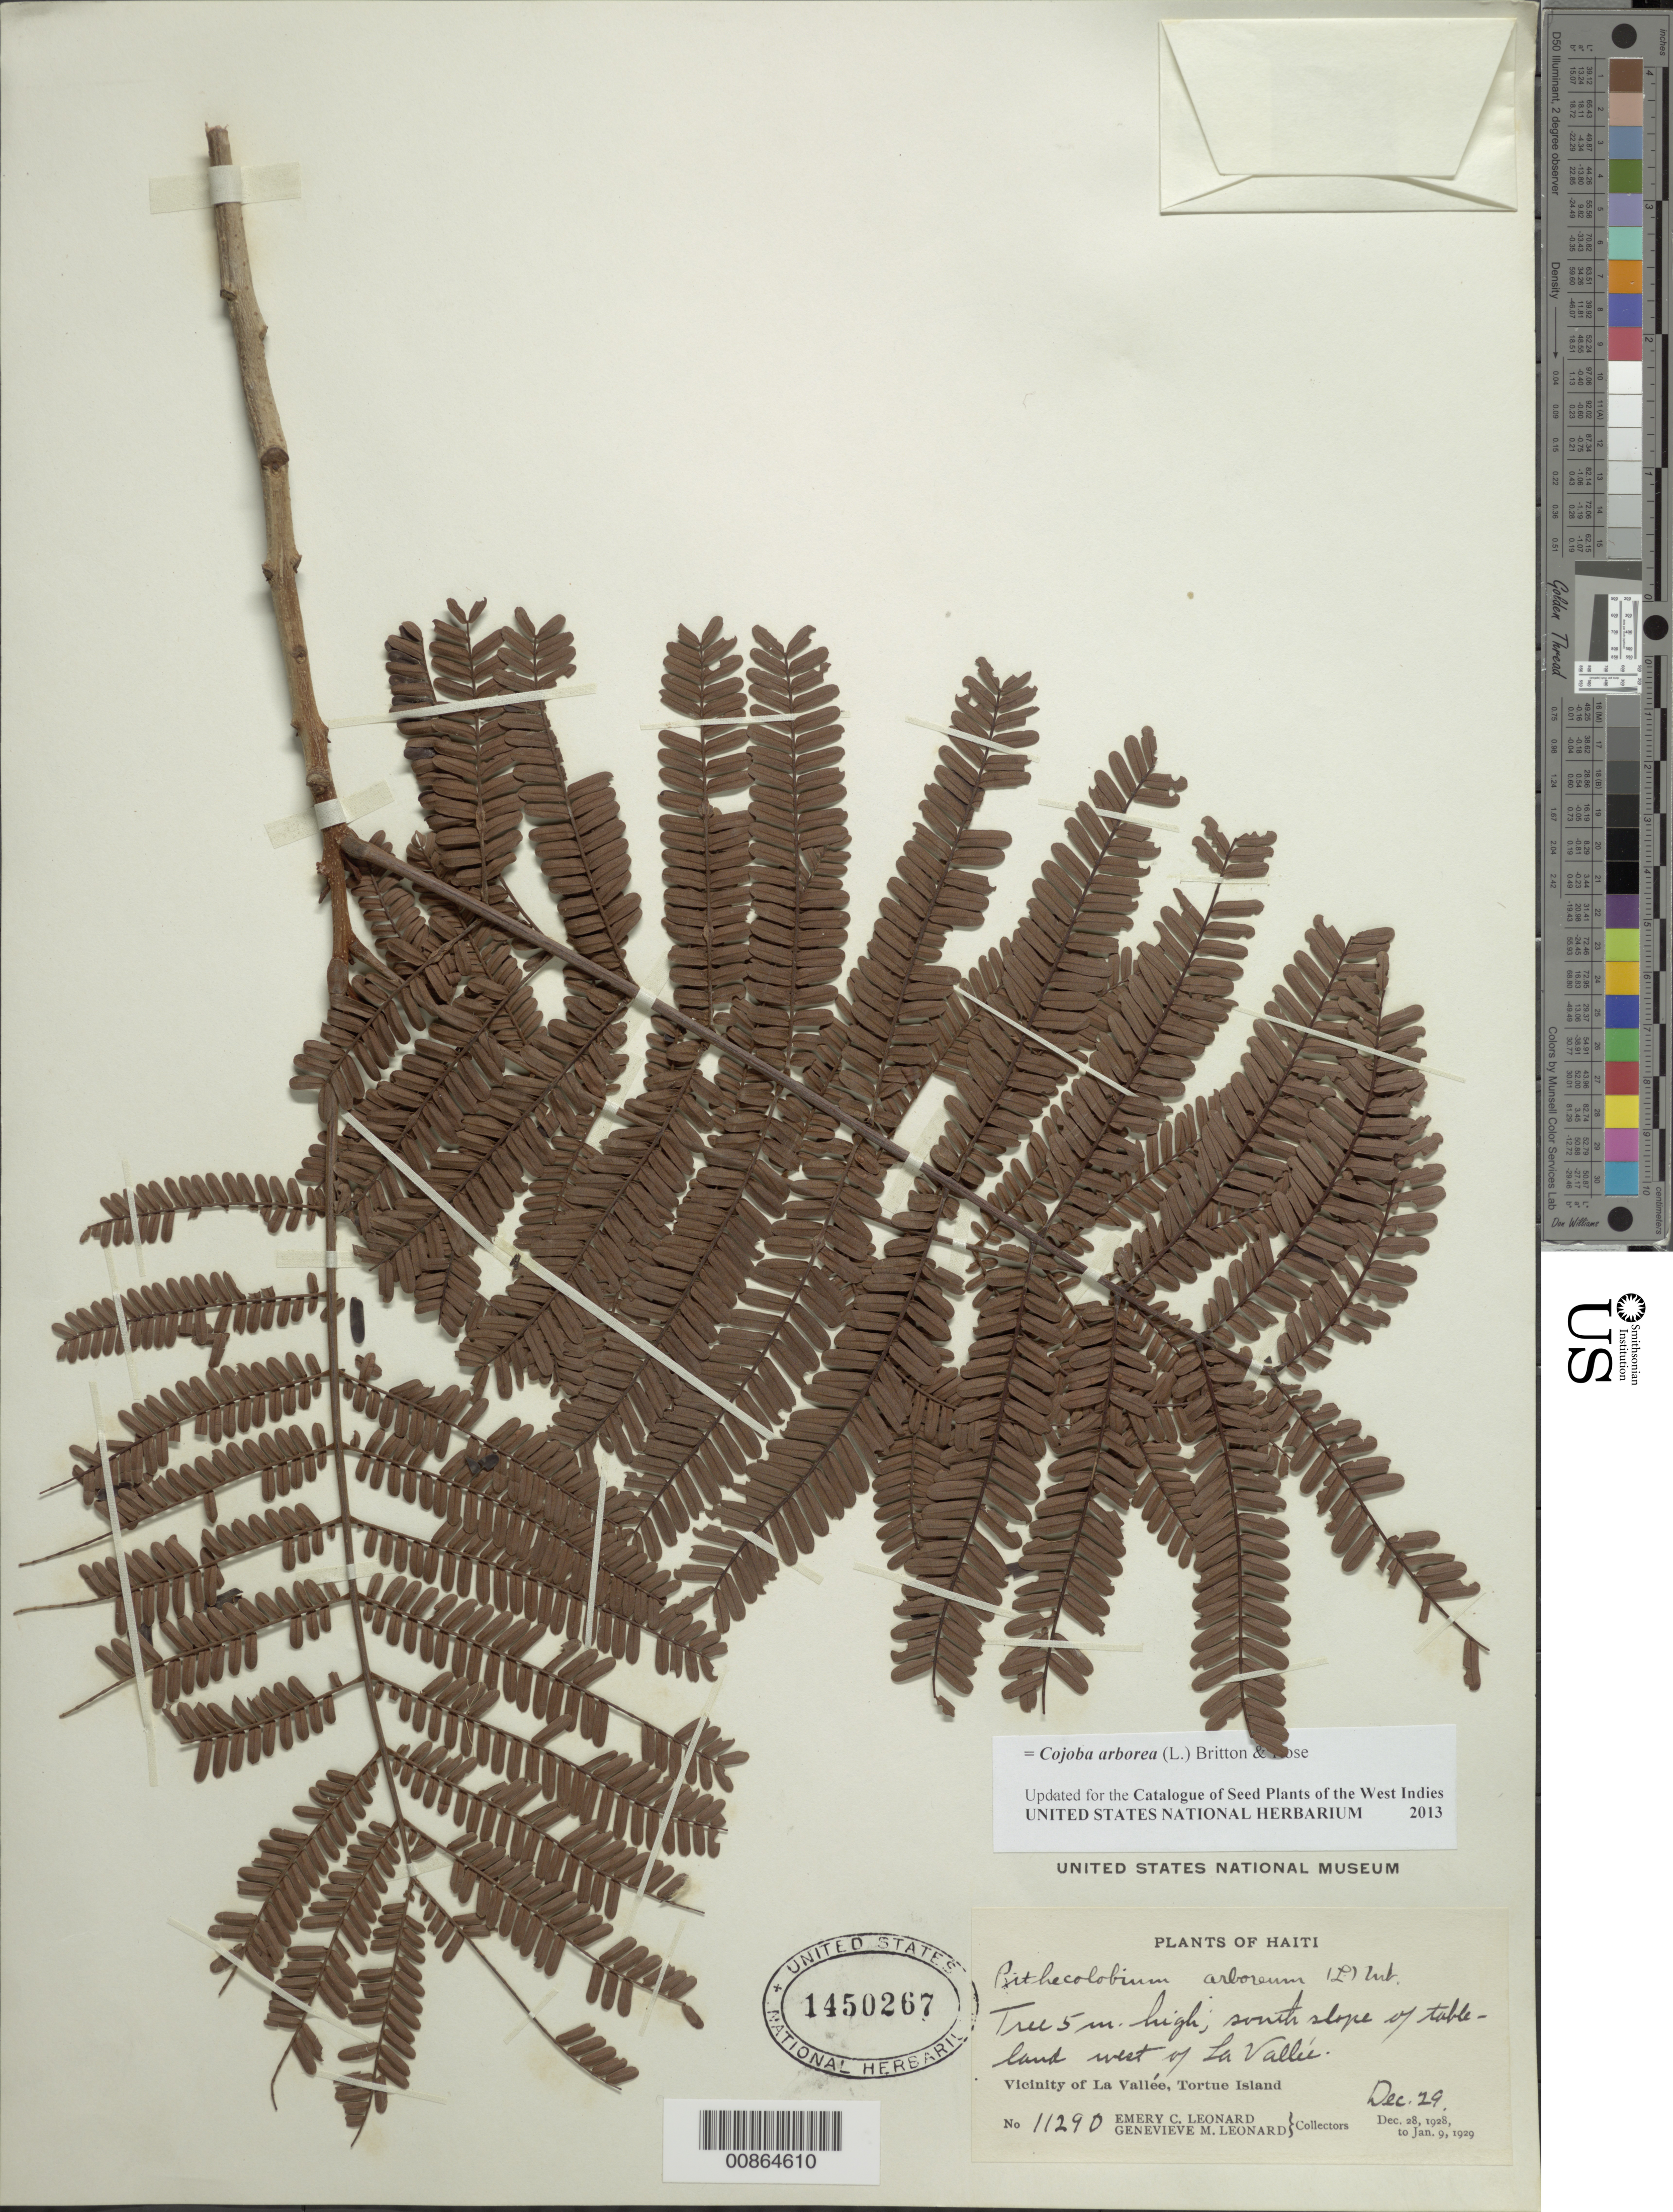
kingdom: Plantae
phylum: Tracheophyta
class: Magnoliopsida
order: Fabales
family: Fabaceae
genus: Cojoba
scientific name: Cojoba arborea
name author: (L.) Britton & Rose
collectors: E. C. Leonard & G. M. Leonard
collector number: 11290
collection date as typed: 29 Dec 1928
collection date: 1928-12-29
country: Haiti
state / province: Nord-Óuest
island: Île de la Tortue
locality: Vicinity of La Vallée, Tortue Island. South slope of table-land west of La Vallée.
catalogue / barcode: US 1450267